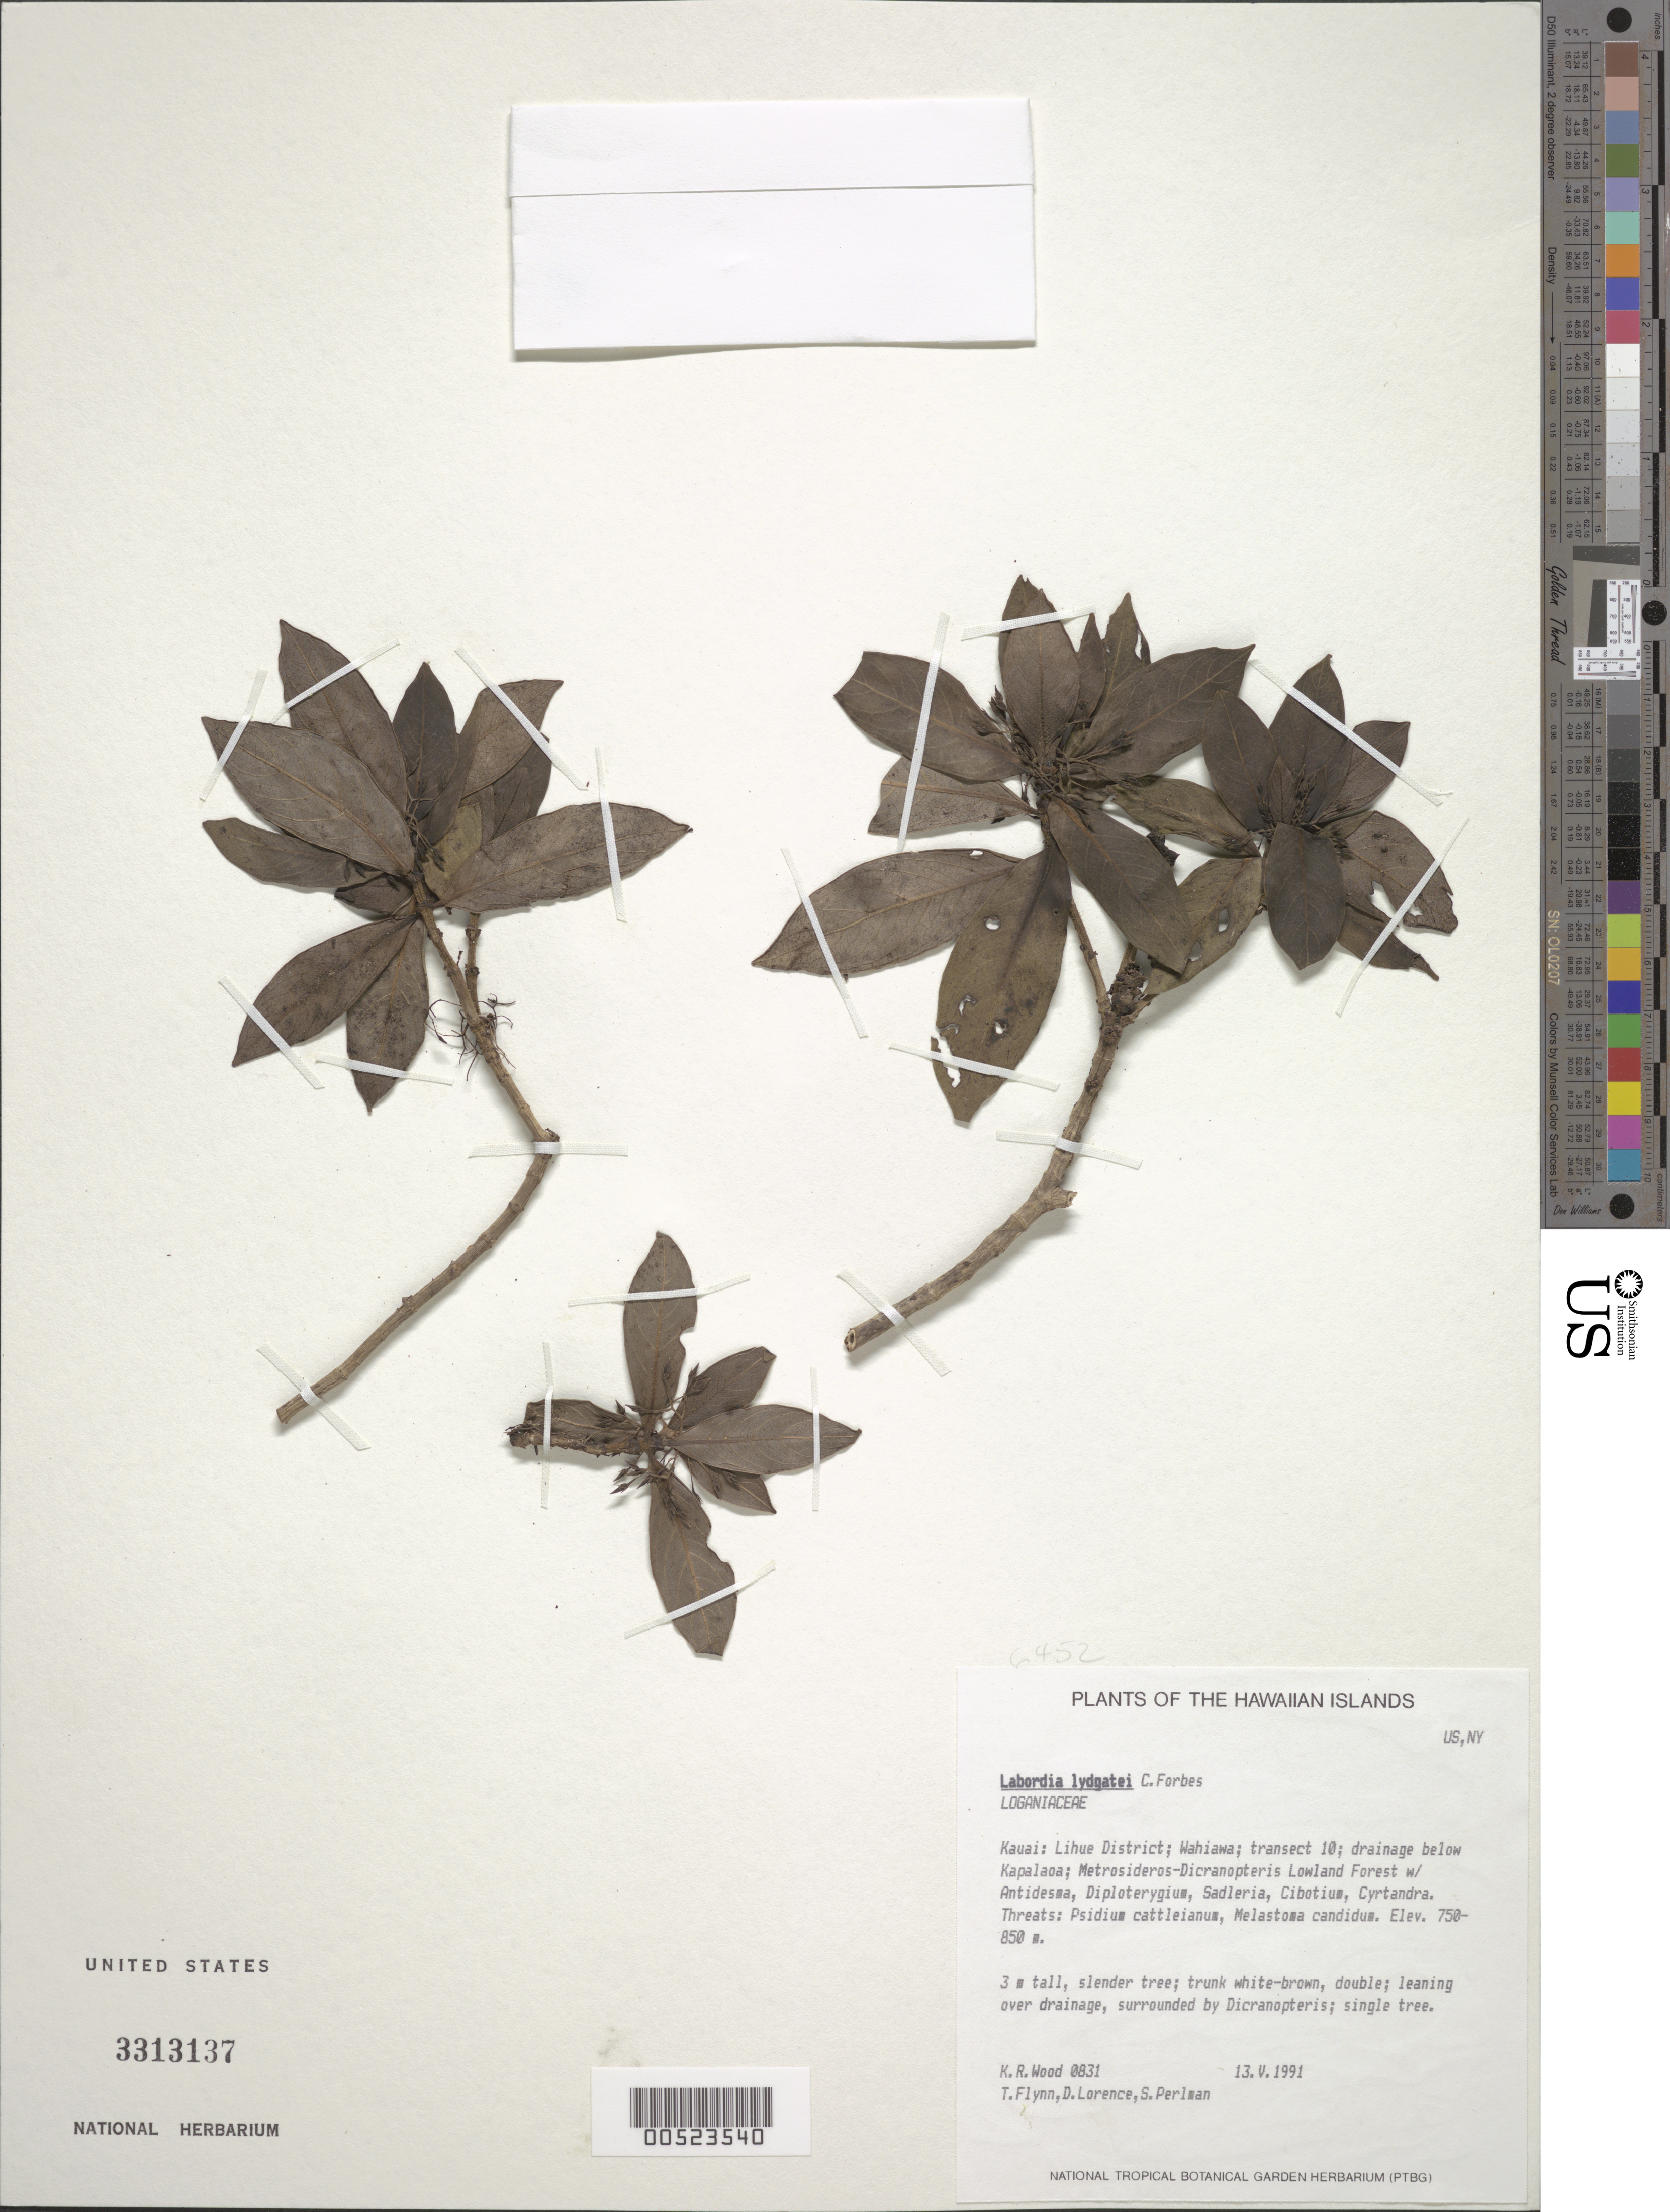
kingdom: Plantae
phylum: Tracheophyta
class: Magnoliopsida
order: Gentianales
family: Loganiaceae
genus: Geniostoma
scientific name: Geniostoma lydgatei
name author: (C.N. Forbes) Byng & Christenh.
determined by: Wagner, W. L., (BOT), Smithsonian Institution - National Museum of Natural History (UNITED STATES)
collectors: K. R. Wood, T. W. Flynn, D. Lorence & S. P. Perlman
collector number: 0831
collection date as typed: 13 May 1991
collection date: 1991-05-13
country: United States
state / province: Hawaii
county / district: Kauai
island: Kaua'i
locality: Lihue Dist, Wahiawa, transect 10, drainage below Kapalaoa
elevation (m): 750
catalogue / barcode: US 3313137